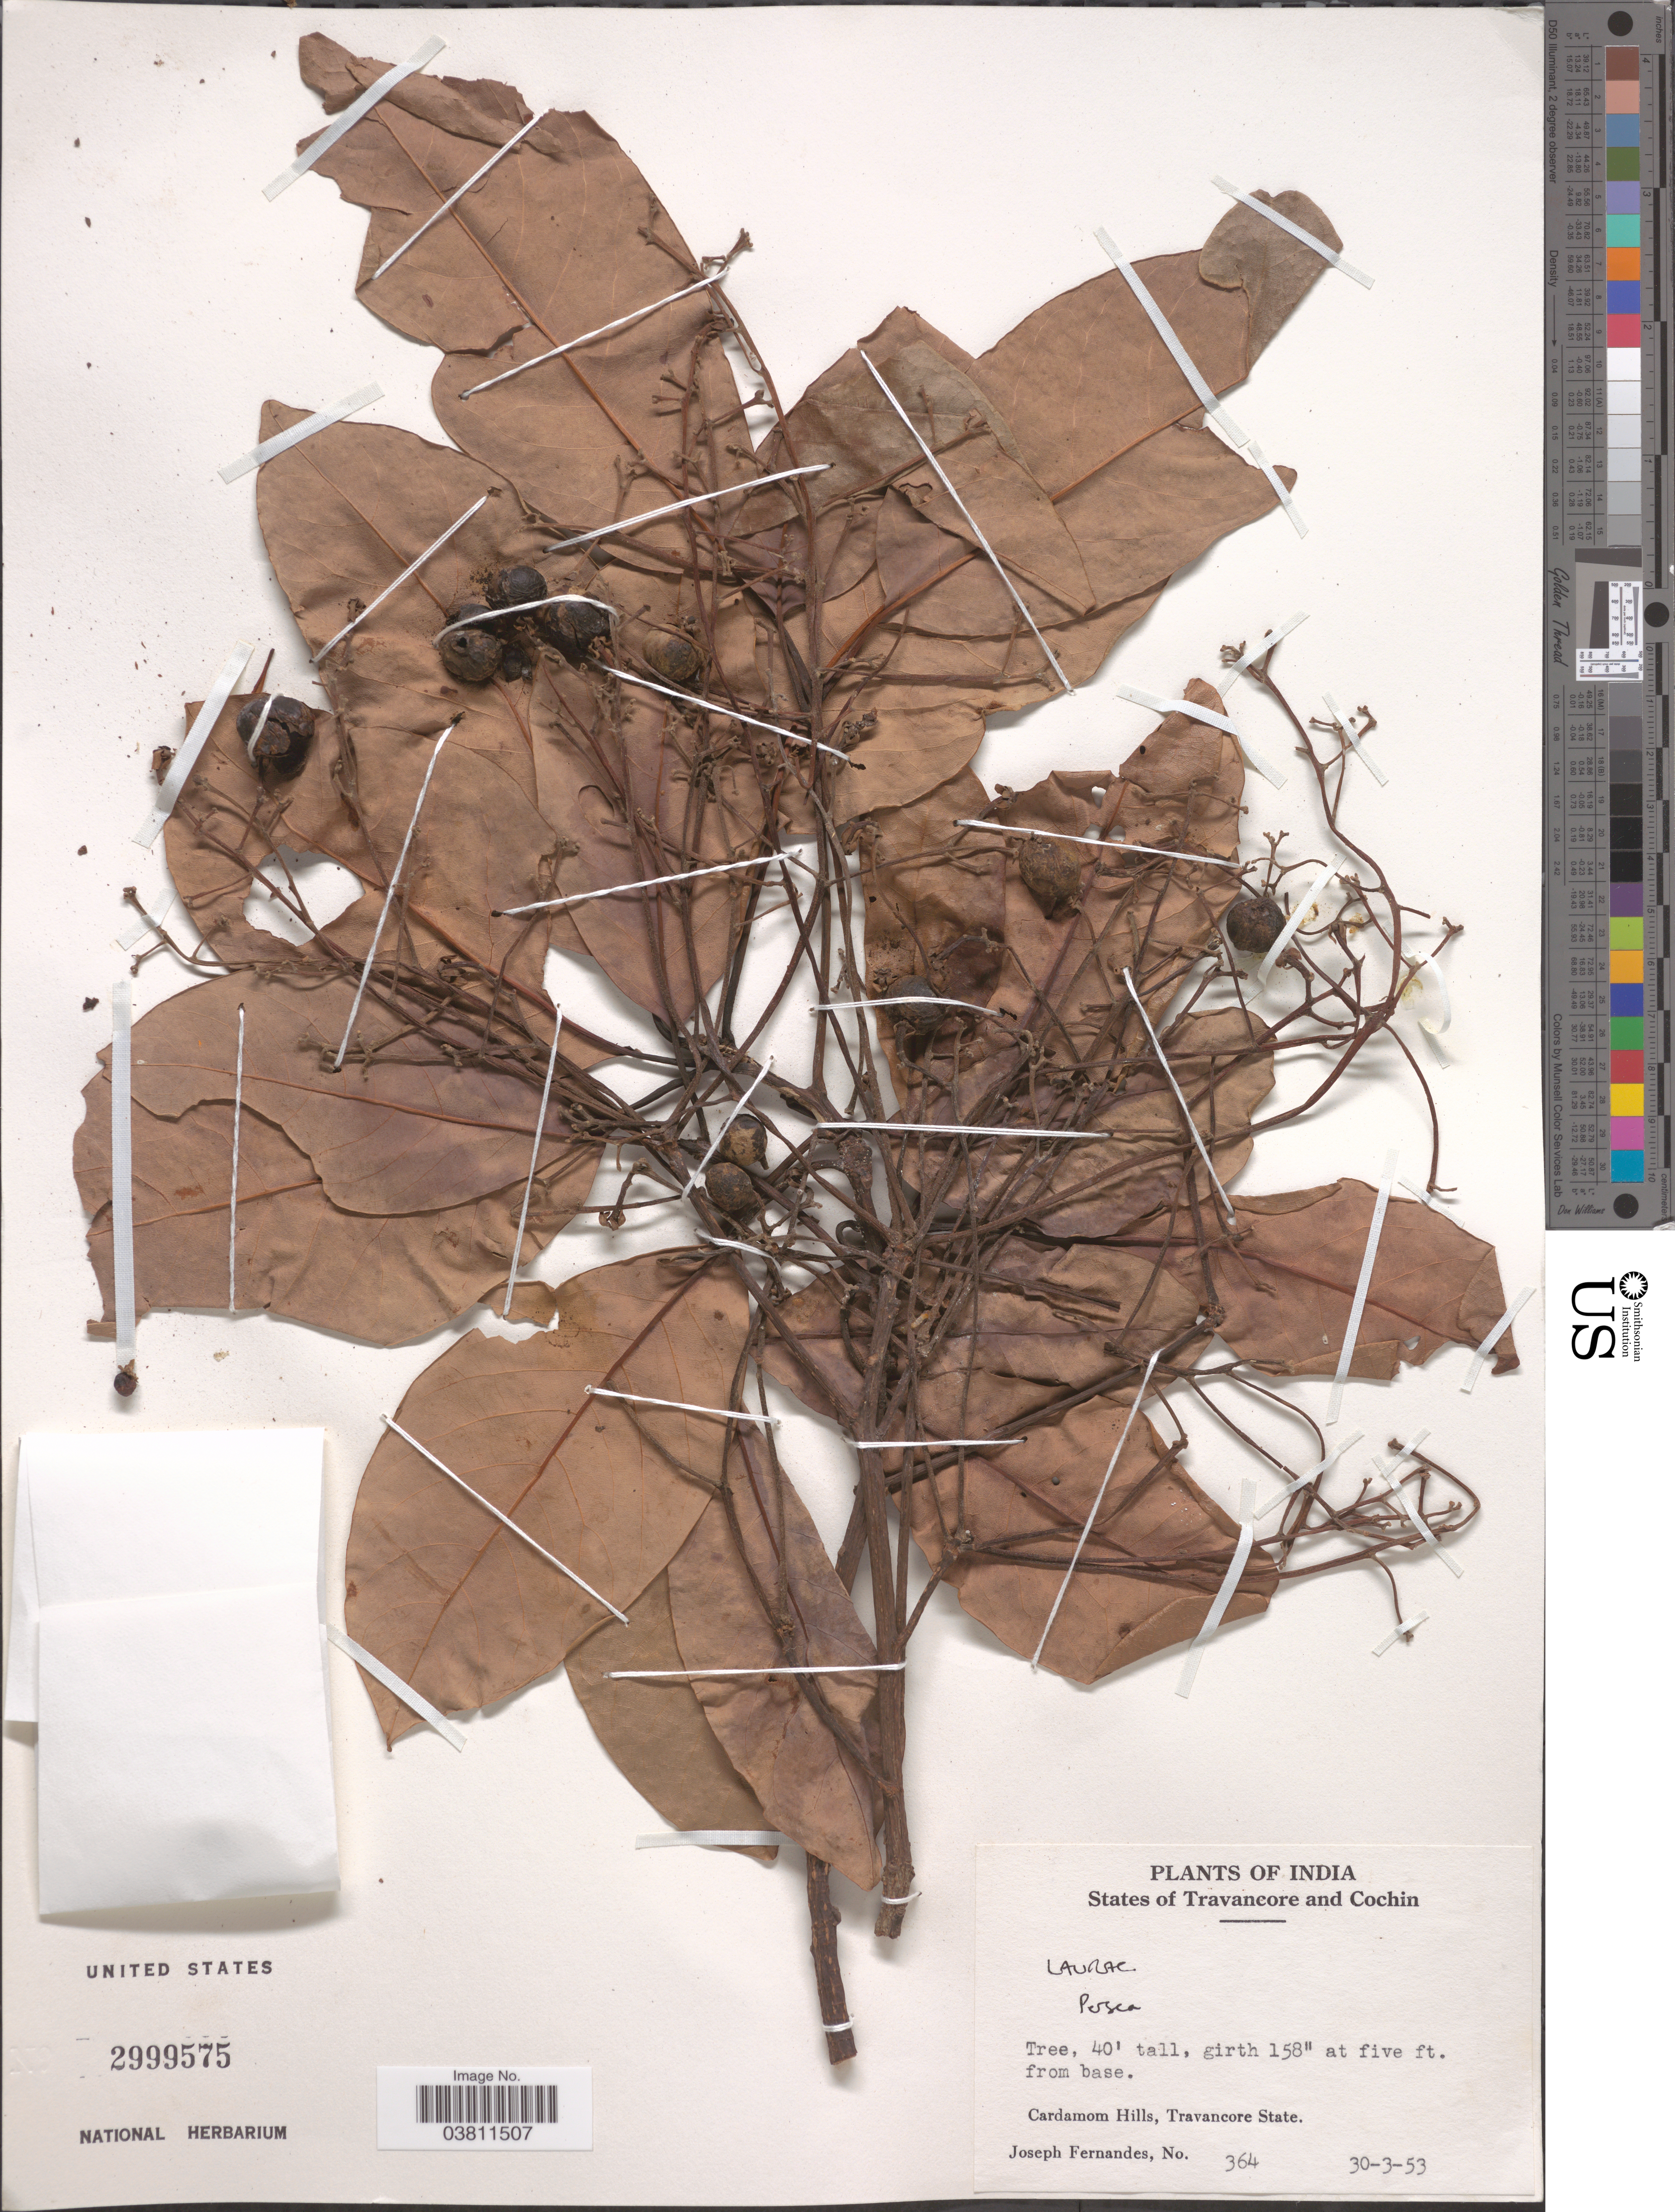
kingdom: Plantae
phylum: Tracheophyta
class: Magnoliopsida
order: Laurales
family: Lauraceae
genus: Persea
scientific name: Persea sp.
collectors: J. Fernandes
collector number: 364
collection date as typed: Transcribed d/m/y: 30/3/53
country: India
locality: States of Travancore and Cochin. Cardamom Hills, Travancore State.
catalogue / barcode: US 2999575